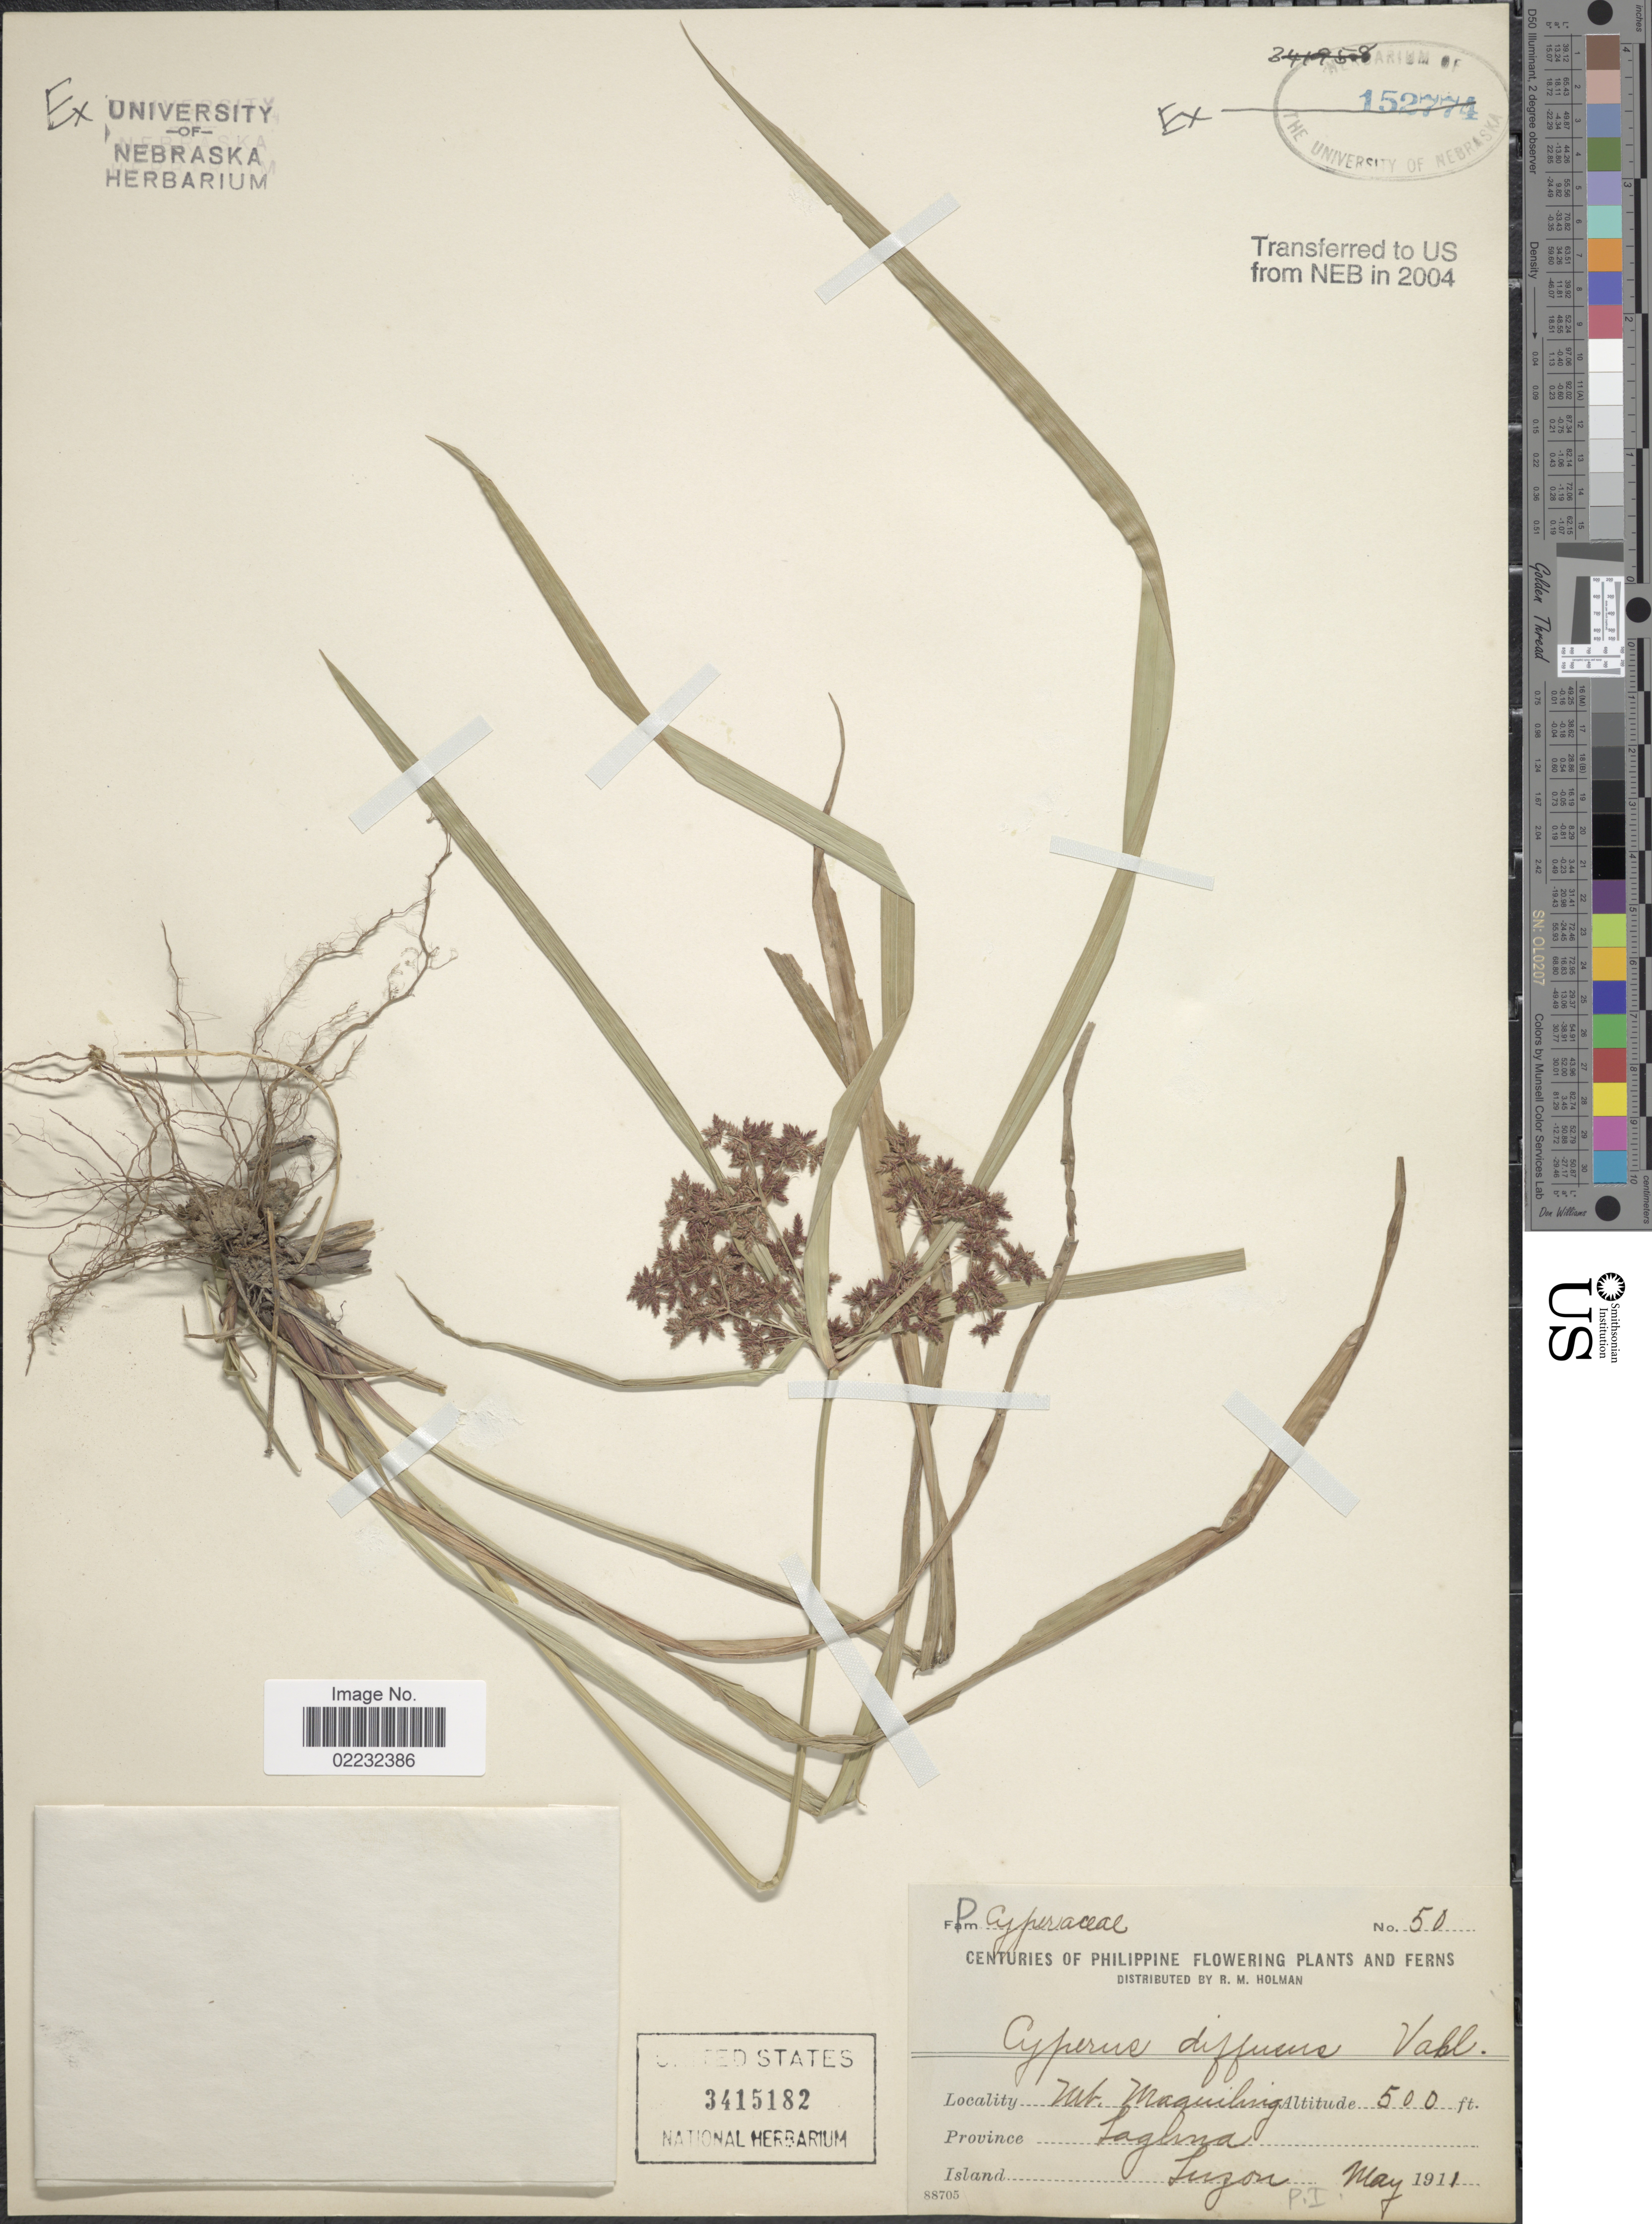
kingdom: Plantae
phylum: Tracheophyta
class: Liliopsida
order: Poales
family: Cyperaceae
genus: Cyperus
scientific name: Cyperus diffusus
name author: Vahl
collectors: R. Holman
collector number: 50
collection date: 1911-05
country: Philippines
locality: Mt. Maquiling, Province Laguna, Island Luzon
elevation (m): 152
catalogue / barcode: US 3415182